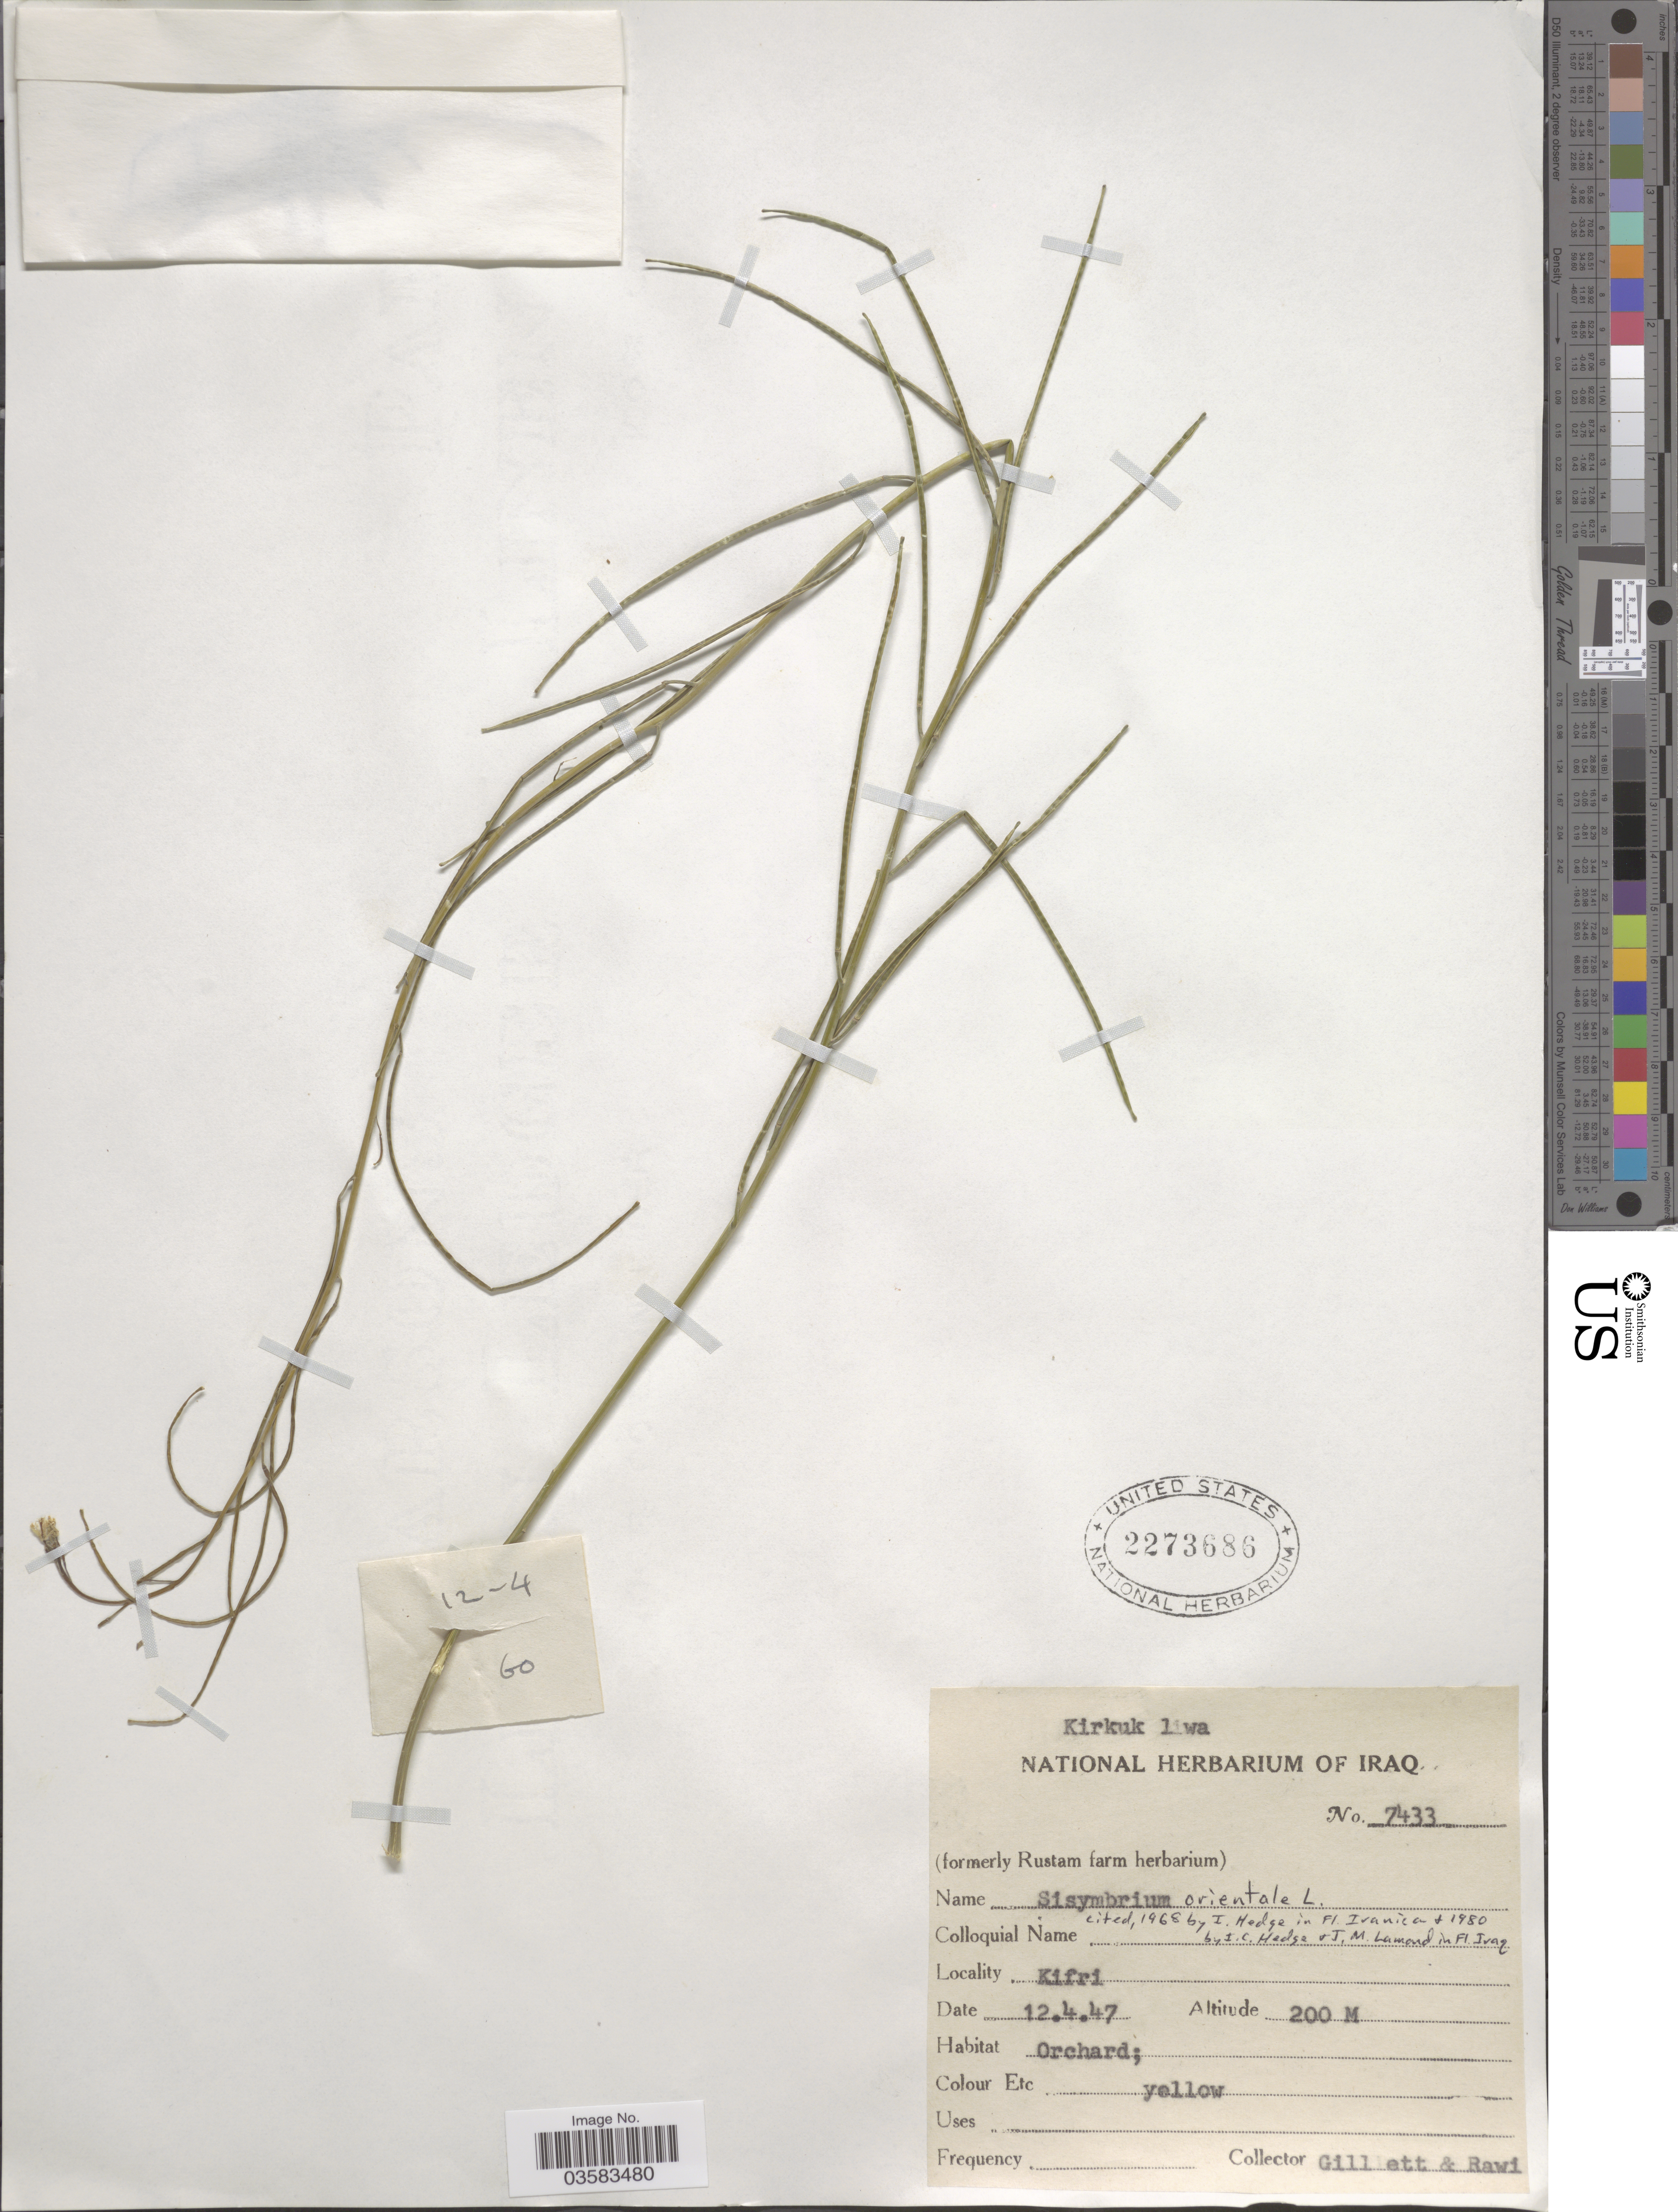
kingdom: Plantae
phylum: Tracheophyta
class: Magnoliopsida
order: Brassicales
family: Brassicaceae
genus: Sisymbrium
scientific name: Sisymbrium orientale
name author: L.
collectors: Gillett, -- & -. Rawi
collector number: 7433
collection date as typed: Transcribed d/m/y: 12/4/47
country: Iraq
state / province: Kirkūk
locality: Kirkuk liwa. Kifri.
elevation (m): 200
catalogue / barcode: US 2273686